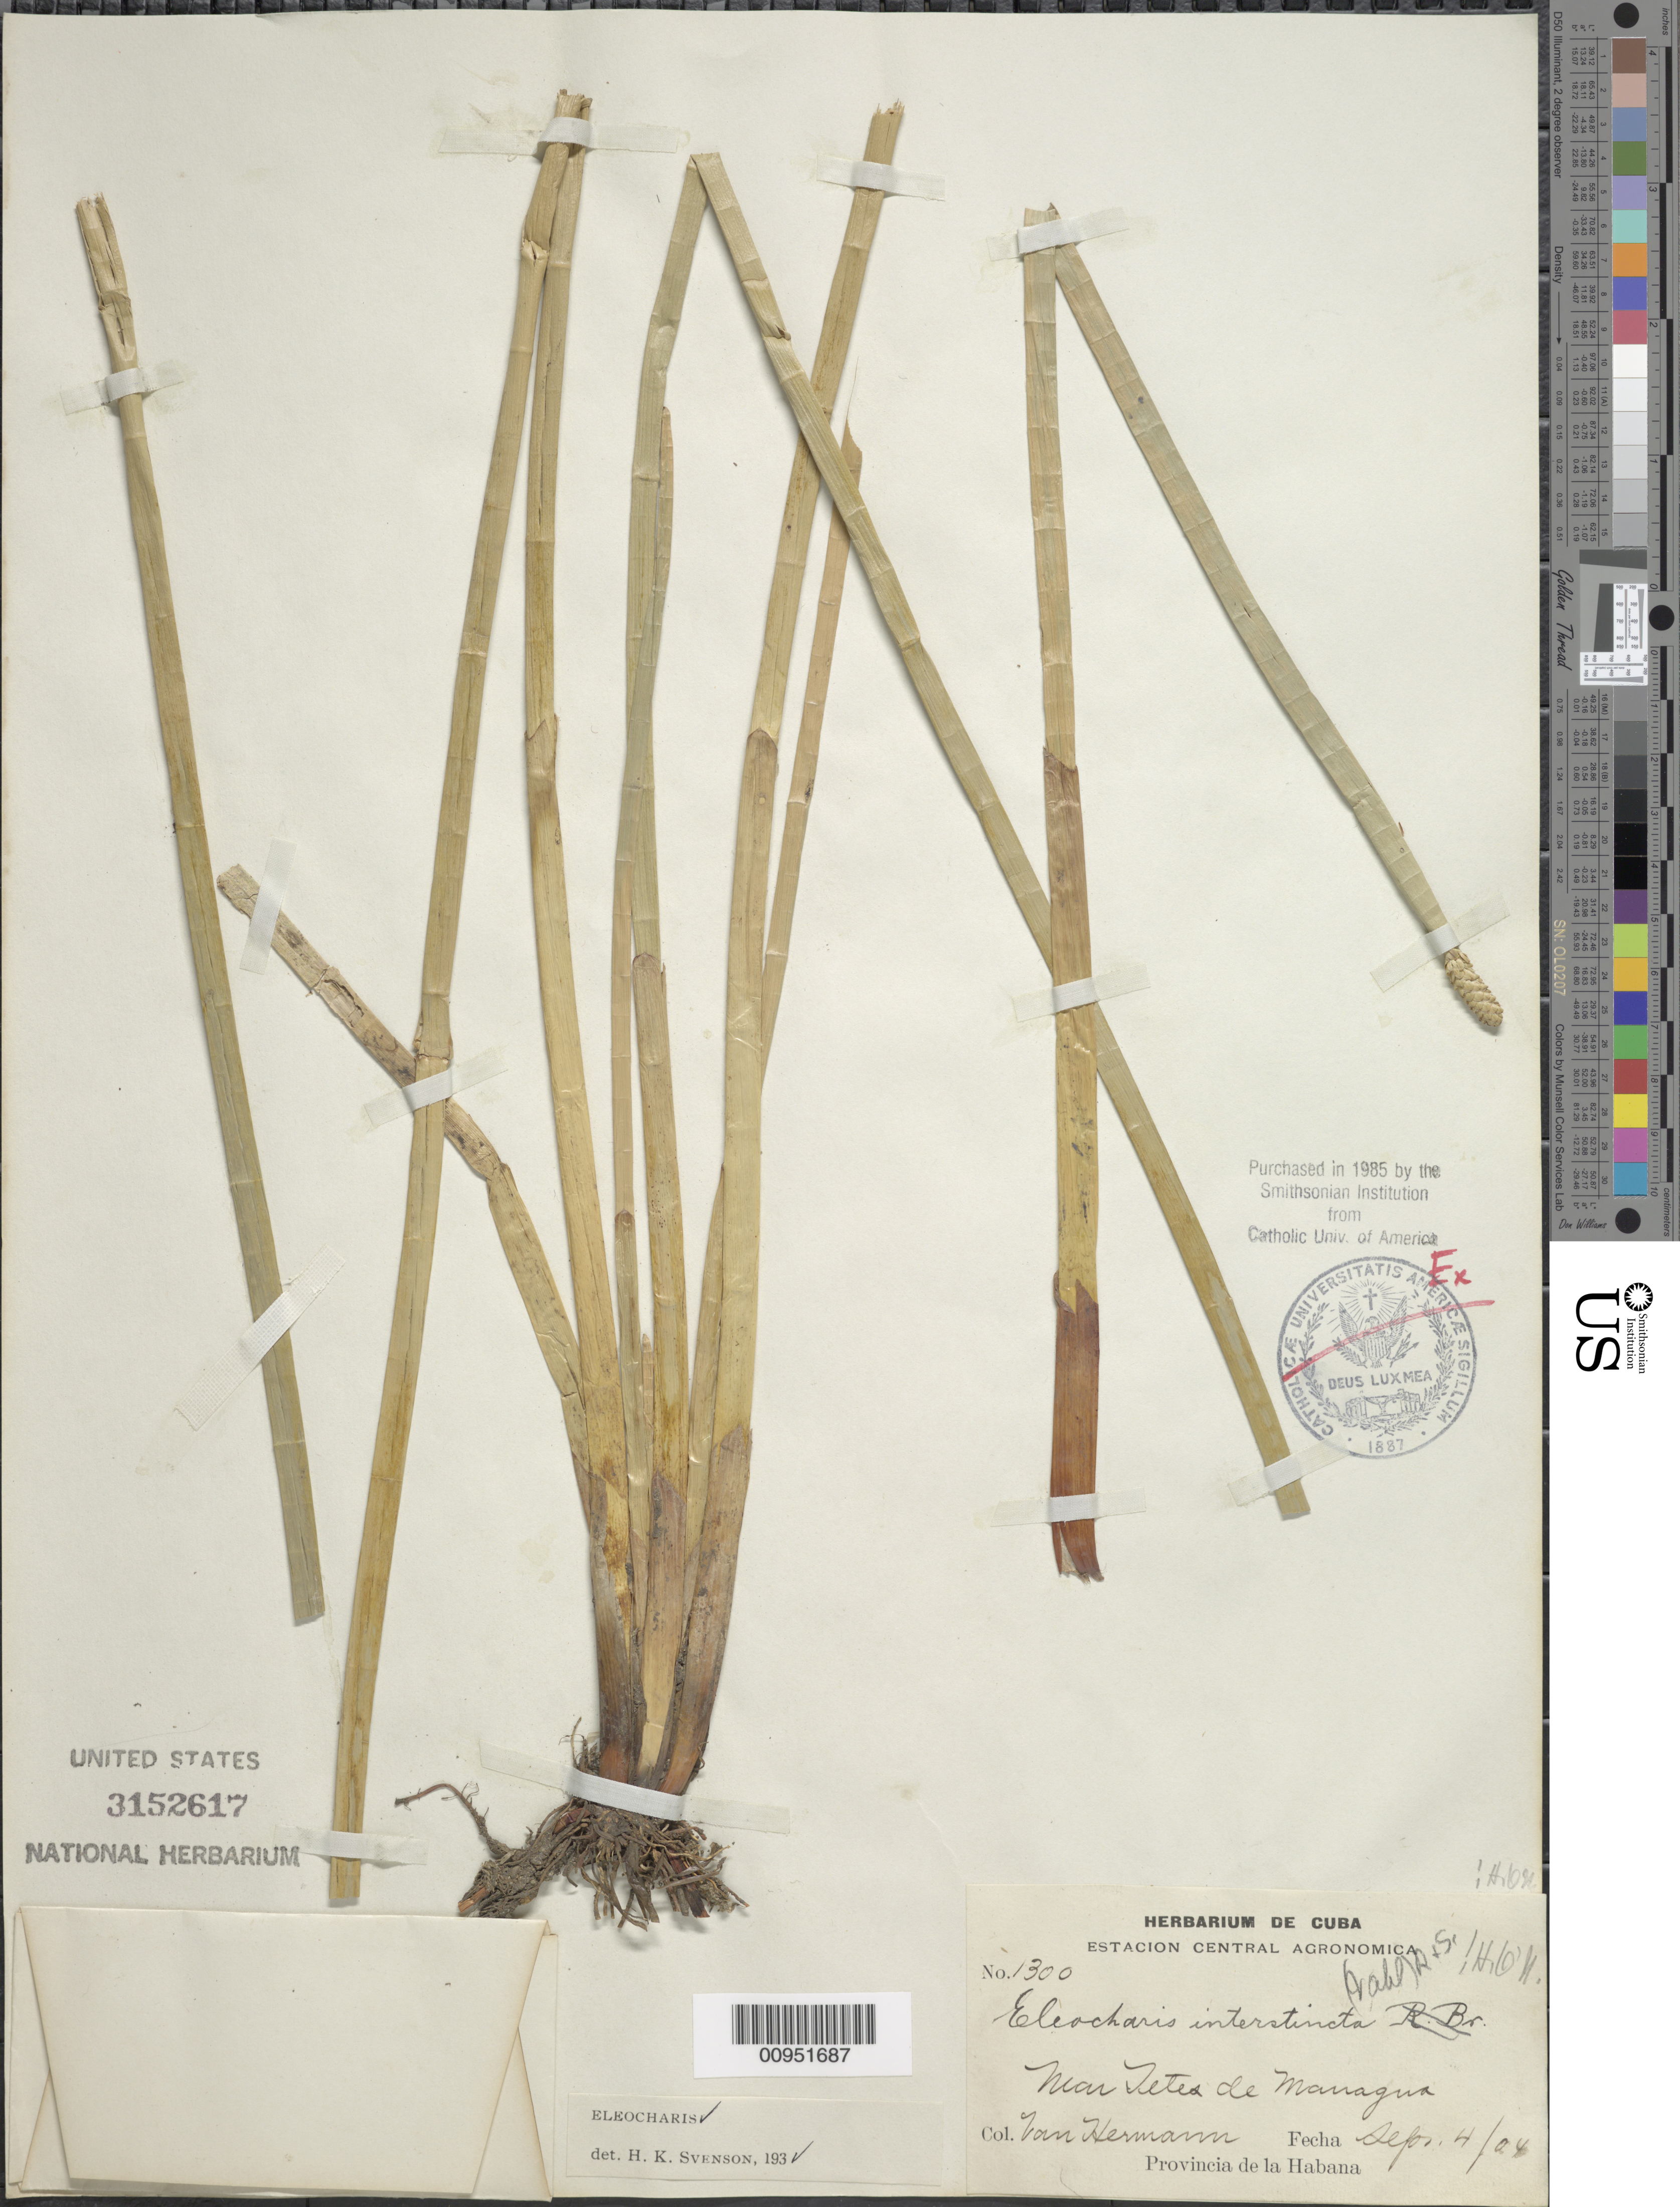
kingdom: Plantae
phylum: Tracheophyta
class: Liliopsida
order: Poales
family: Cyperaceae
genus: Eleocharis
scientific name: Eleocharis interstincta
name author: (Vahl) Roem. & Schult.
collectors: H. A. Van Hermann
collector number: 1300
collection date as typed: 04 Sep 1904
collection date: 1904-09-04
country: Cuba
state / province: La Habana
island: Cuba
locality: Near Tetes de Managua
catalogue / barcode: US 3152617